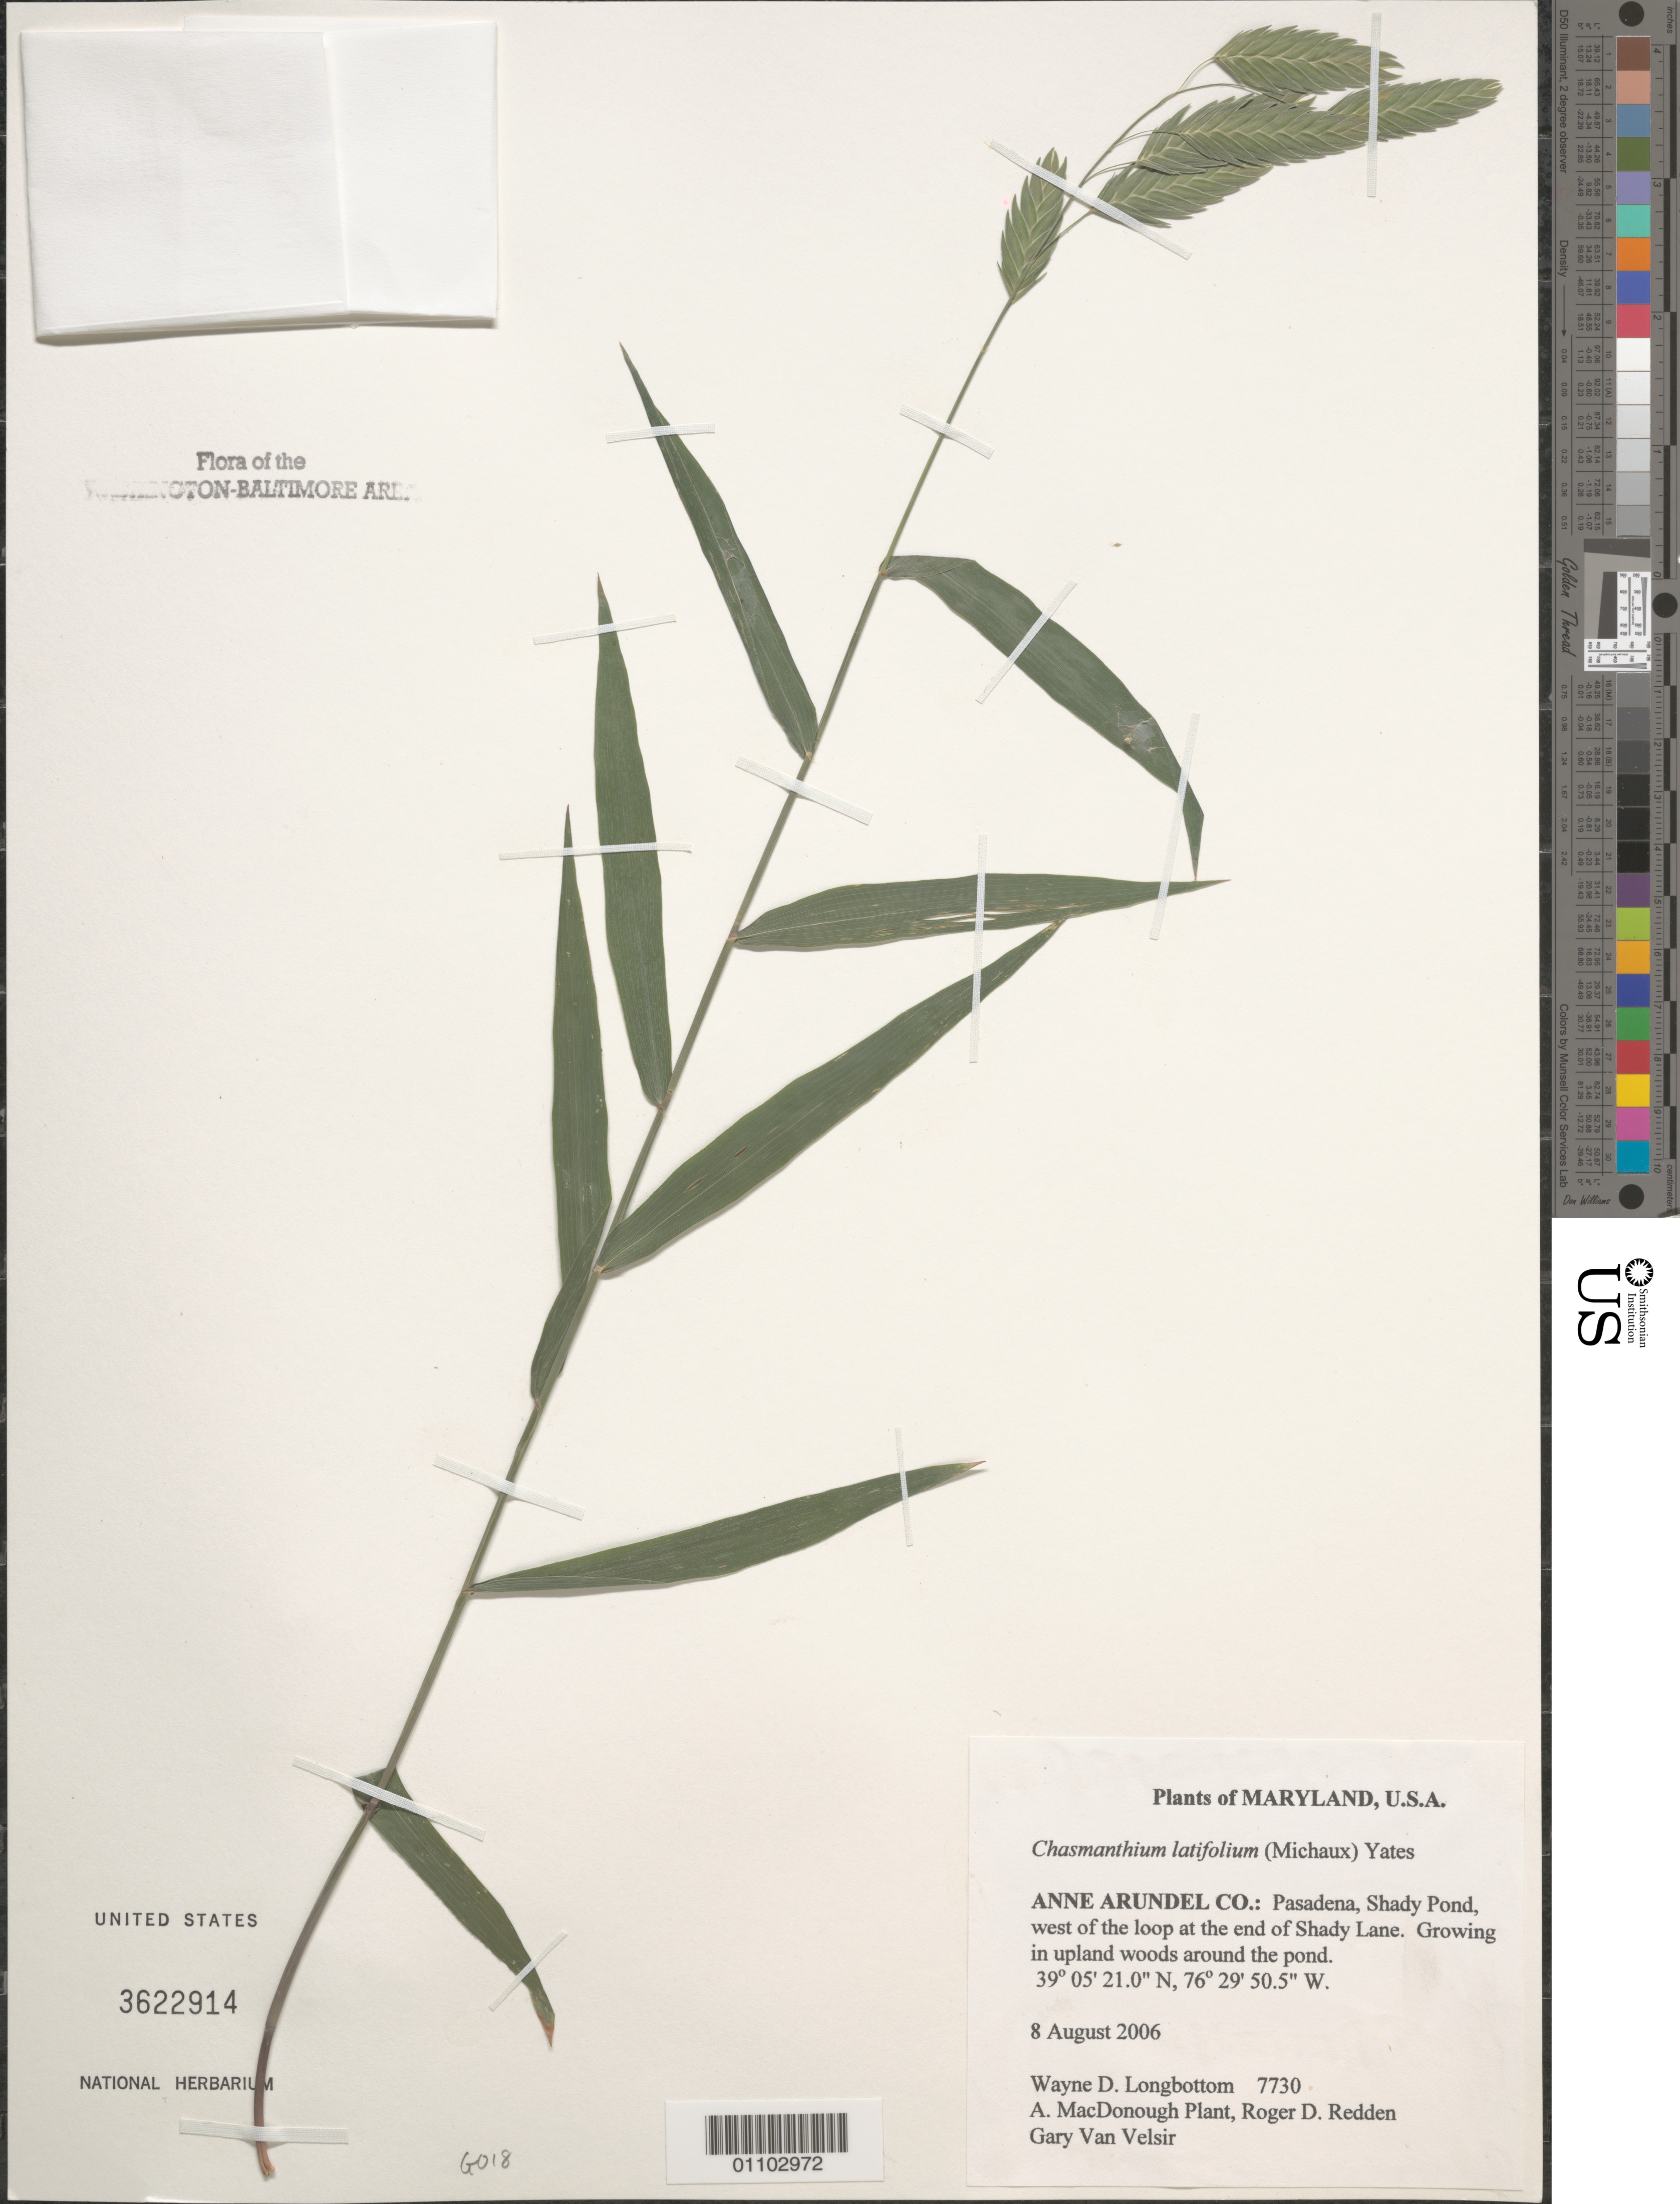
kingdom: Plantae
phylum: Tracheophyta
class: Liliopsida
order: Poales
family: Poaceae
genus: Chasmanthium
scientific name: Chasmanthium latifolium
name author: (Michx.) H.O. Yates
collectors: W. D. Longbottom, A. M. Plant, R. D. Redden & G. Van Velsir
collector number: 7730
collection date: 2006-08-08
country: United States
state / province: Maryland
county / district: Anne Arundel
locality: Pasadena, "South Gray's Creek Bog" at head of south fork of Grays Creek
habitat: Growing in upland woods around the pond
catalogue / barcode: US 3622914